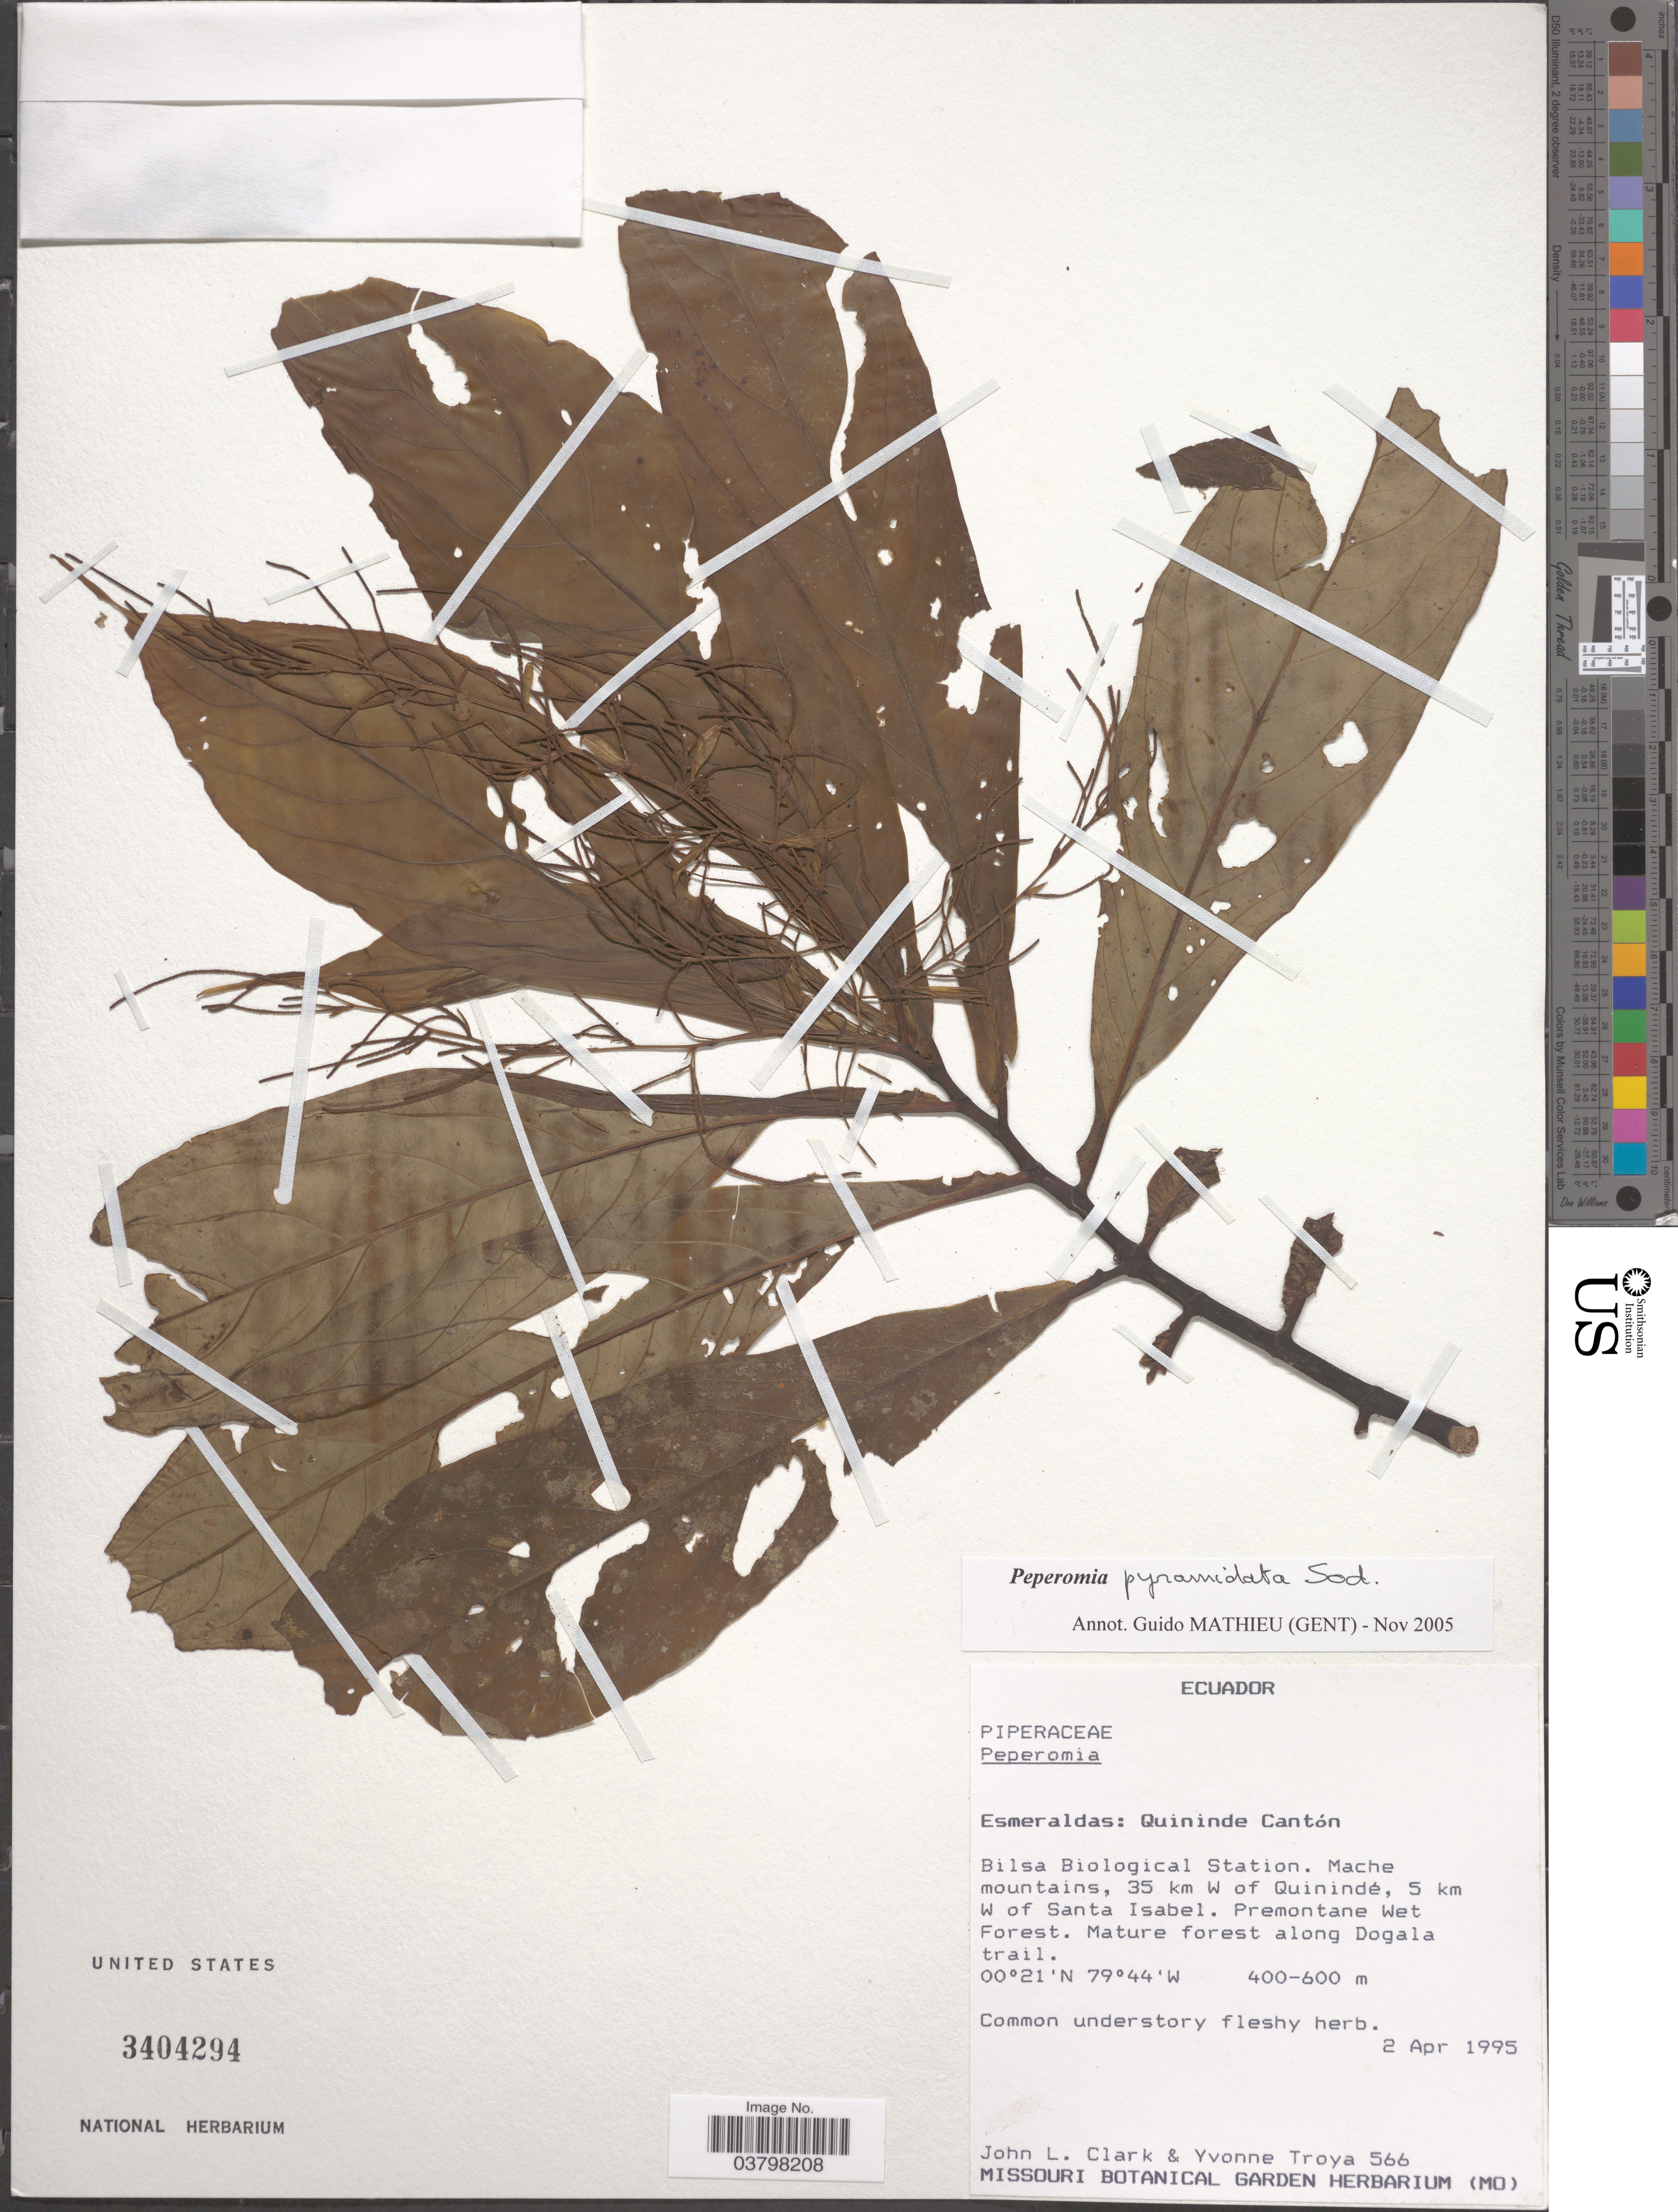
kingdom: Plantae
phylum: Tracheophyta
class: Magnoliopsida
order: Piperales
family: Piperaceae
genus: Peperomia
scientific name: Peperomia pyramidata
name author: Sodiro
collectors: J. L. Clark & Y. Troya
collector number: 566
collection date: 1995-04-02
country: Ecuador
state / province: Esmeraldas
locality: Quininde Cantón. Bilsa Biological Station. Mache mountains, 35 km W of Quinindé, 5 km W of Santa Isabel. Premontane Wet Forest. Mature forest along Dogala trail.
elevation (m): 400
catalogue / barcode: US 3404294